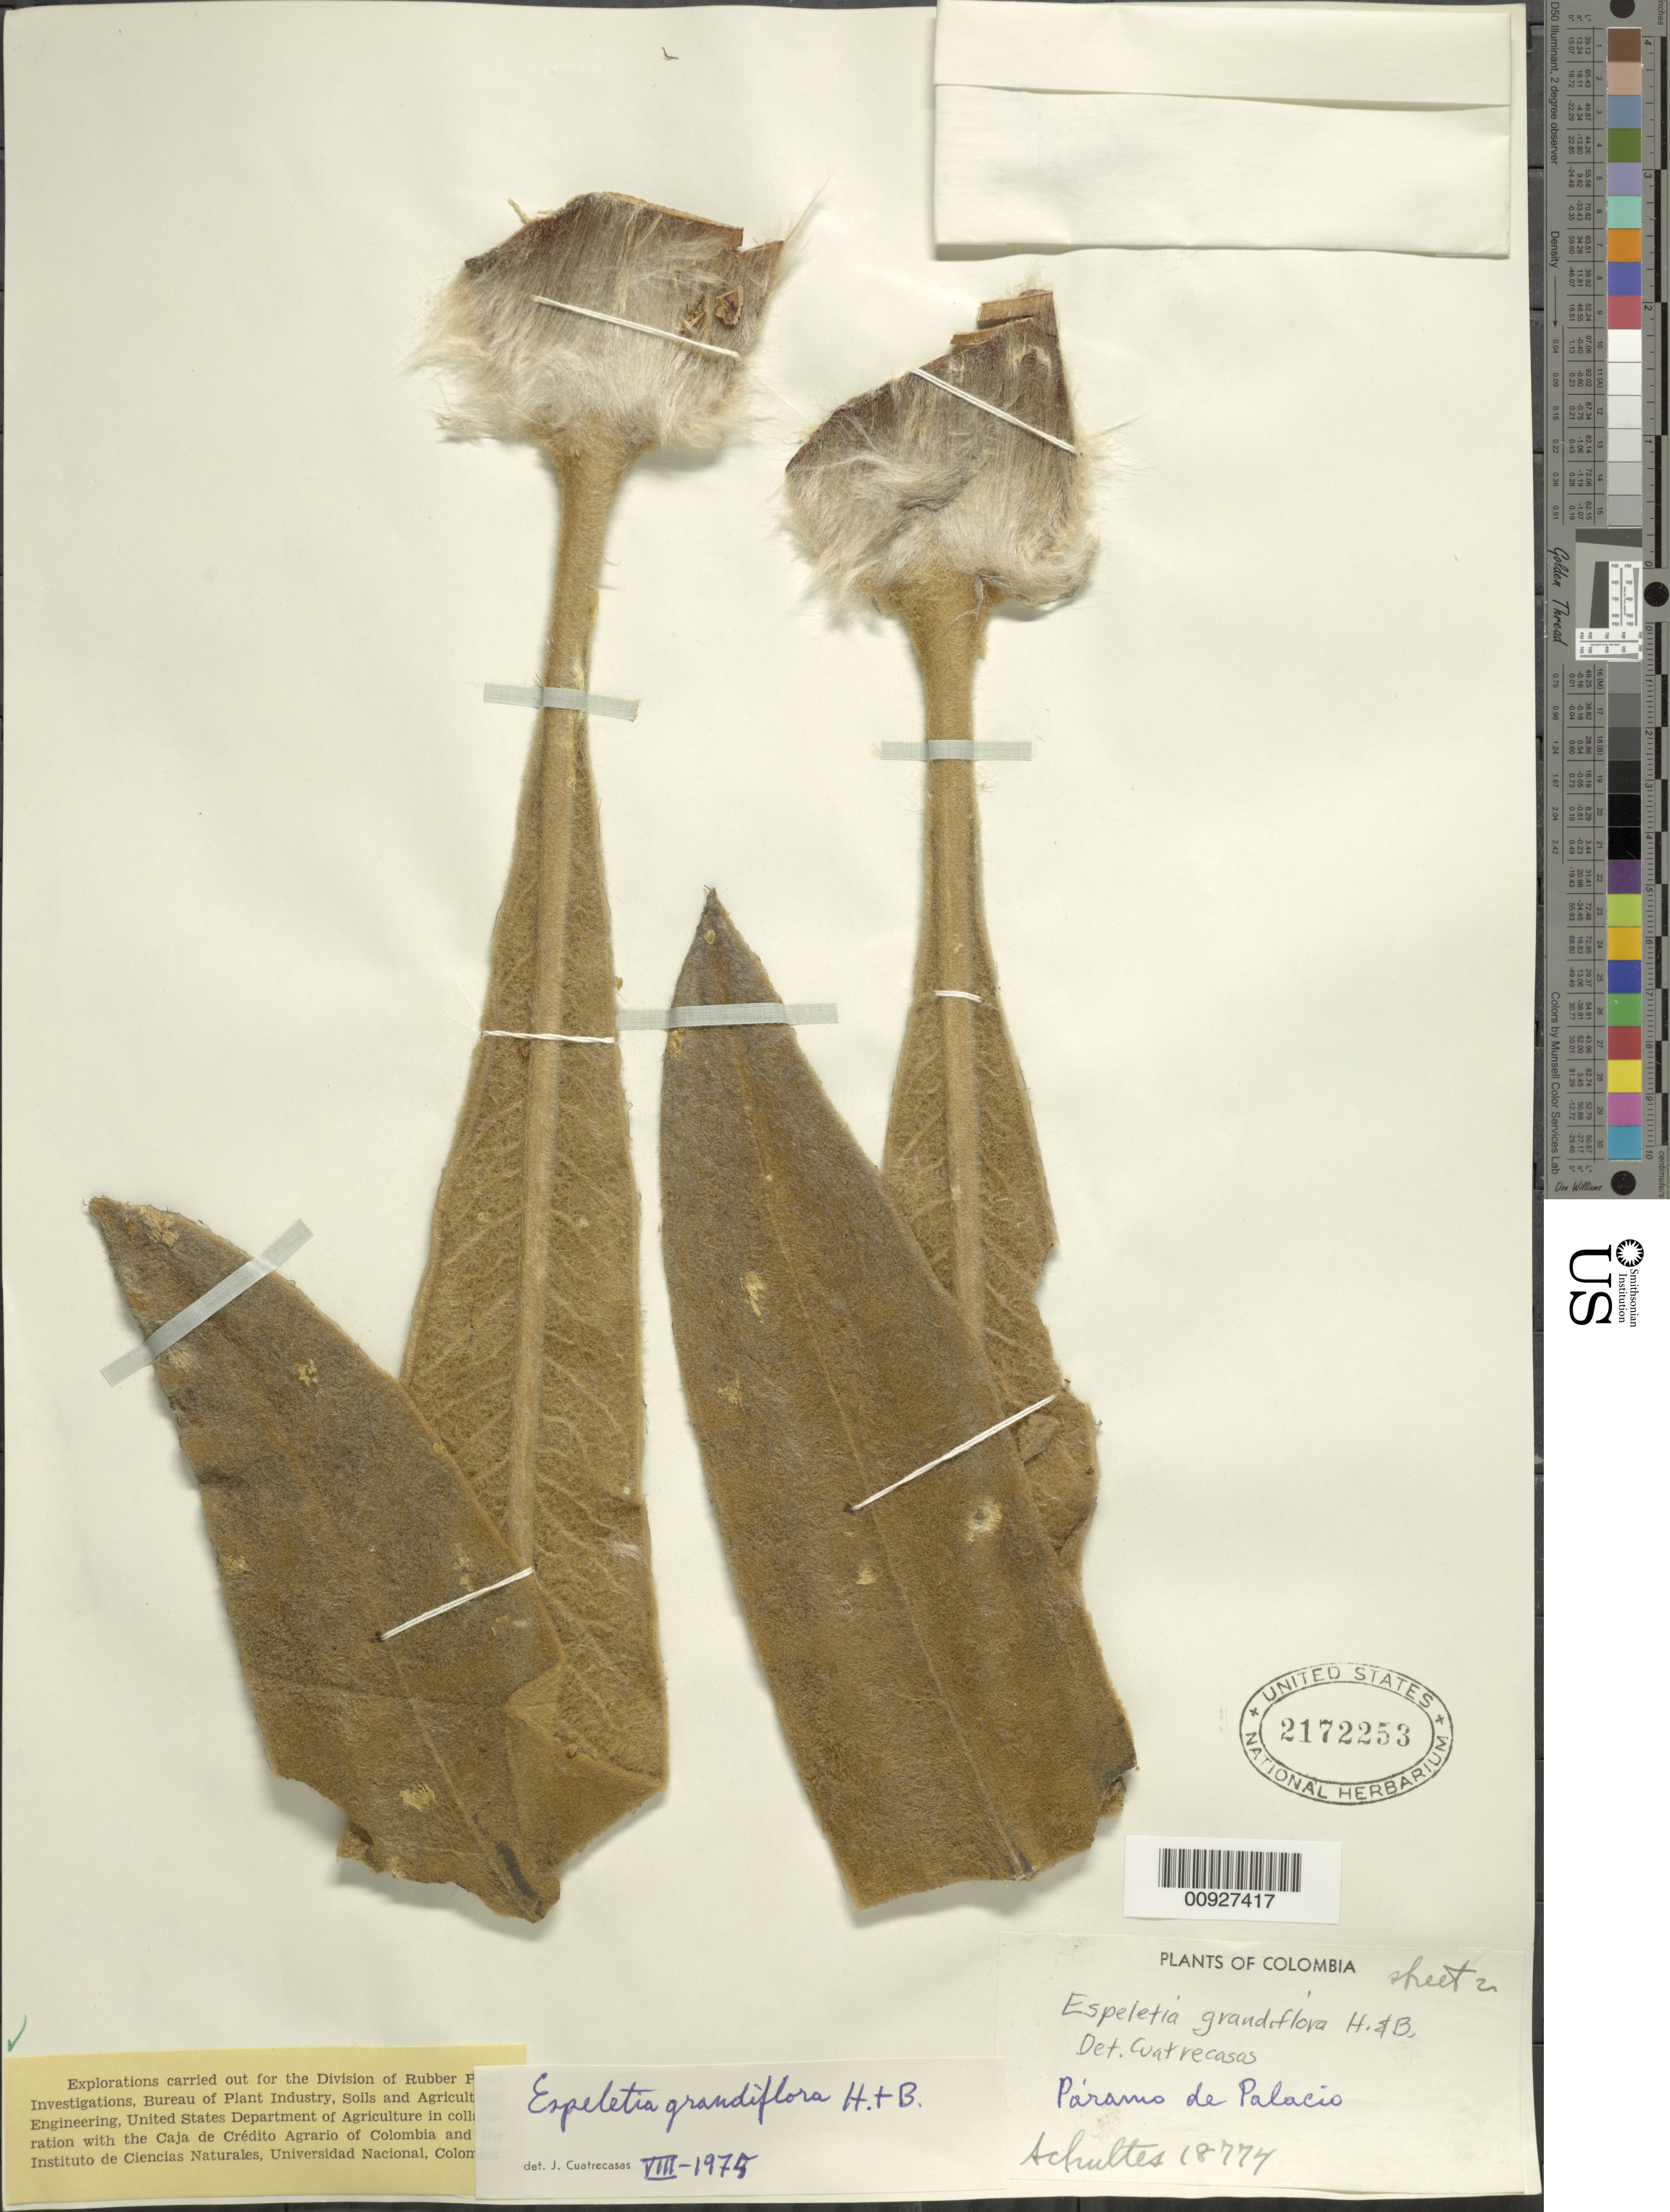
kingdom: Plantae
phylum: Tracheophyta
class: Magnoliopsida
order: Asterales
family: Asteraceae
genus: Espeletia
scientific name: Espeletia grandiflora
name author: Humb. & Bonpl.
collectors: R. E. Schultes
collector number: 18774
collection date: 1953-02-25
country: Colombia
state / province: Cundinamarca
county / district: Calera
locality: Páramo de Palacio. Macizo de Bogotá.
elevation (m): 3400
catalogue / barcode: US 2172253